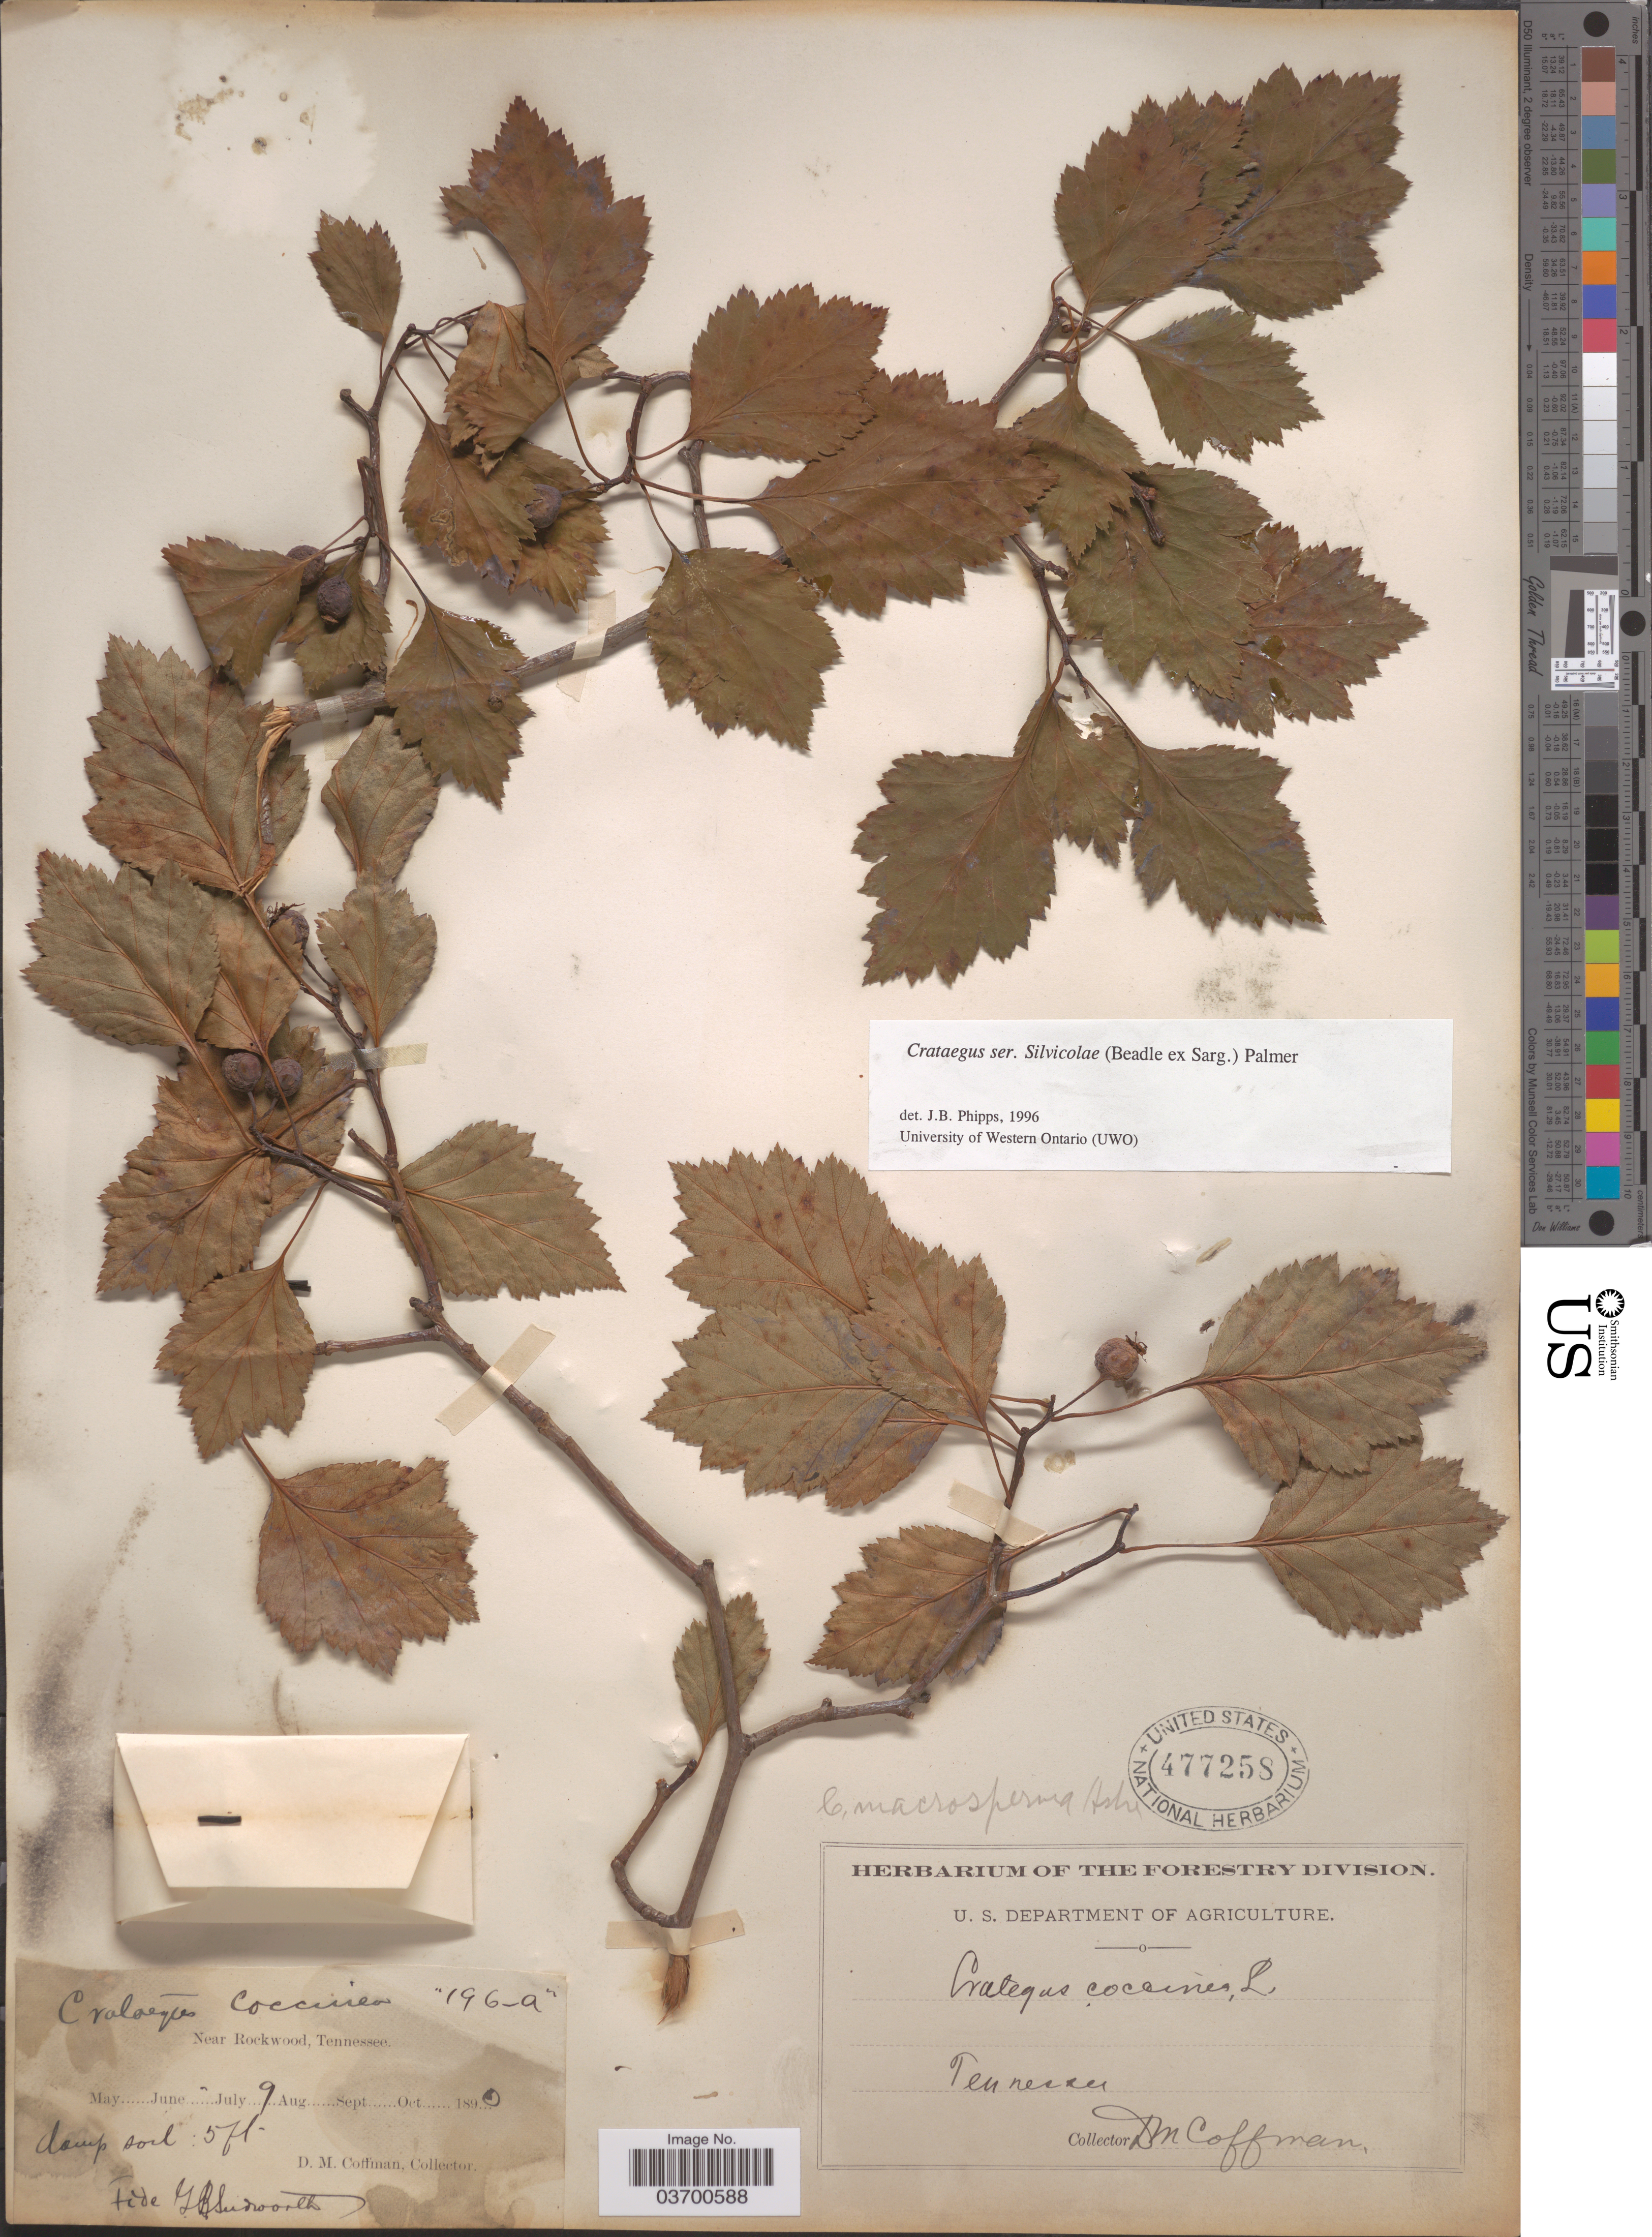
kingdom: Plantae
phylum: Tracheophyta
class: Magnoliopsida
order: Rosales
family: Rosaceae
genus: Crataegus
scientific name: Crataegus macrosperma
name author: Ashe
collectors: D. M. Coffman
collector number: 196-a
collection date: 1890-07-09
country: United States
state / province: Tennessee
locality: Near Rockwood.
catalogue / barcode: US 477258